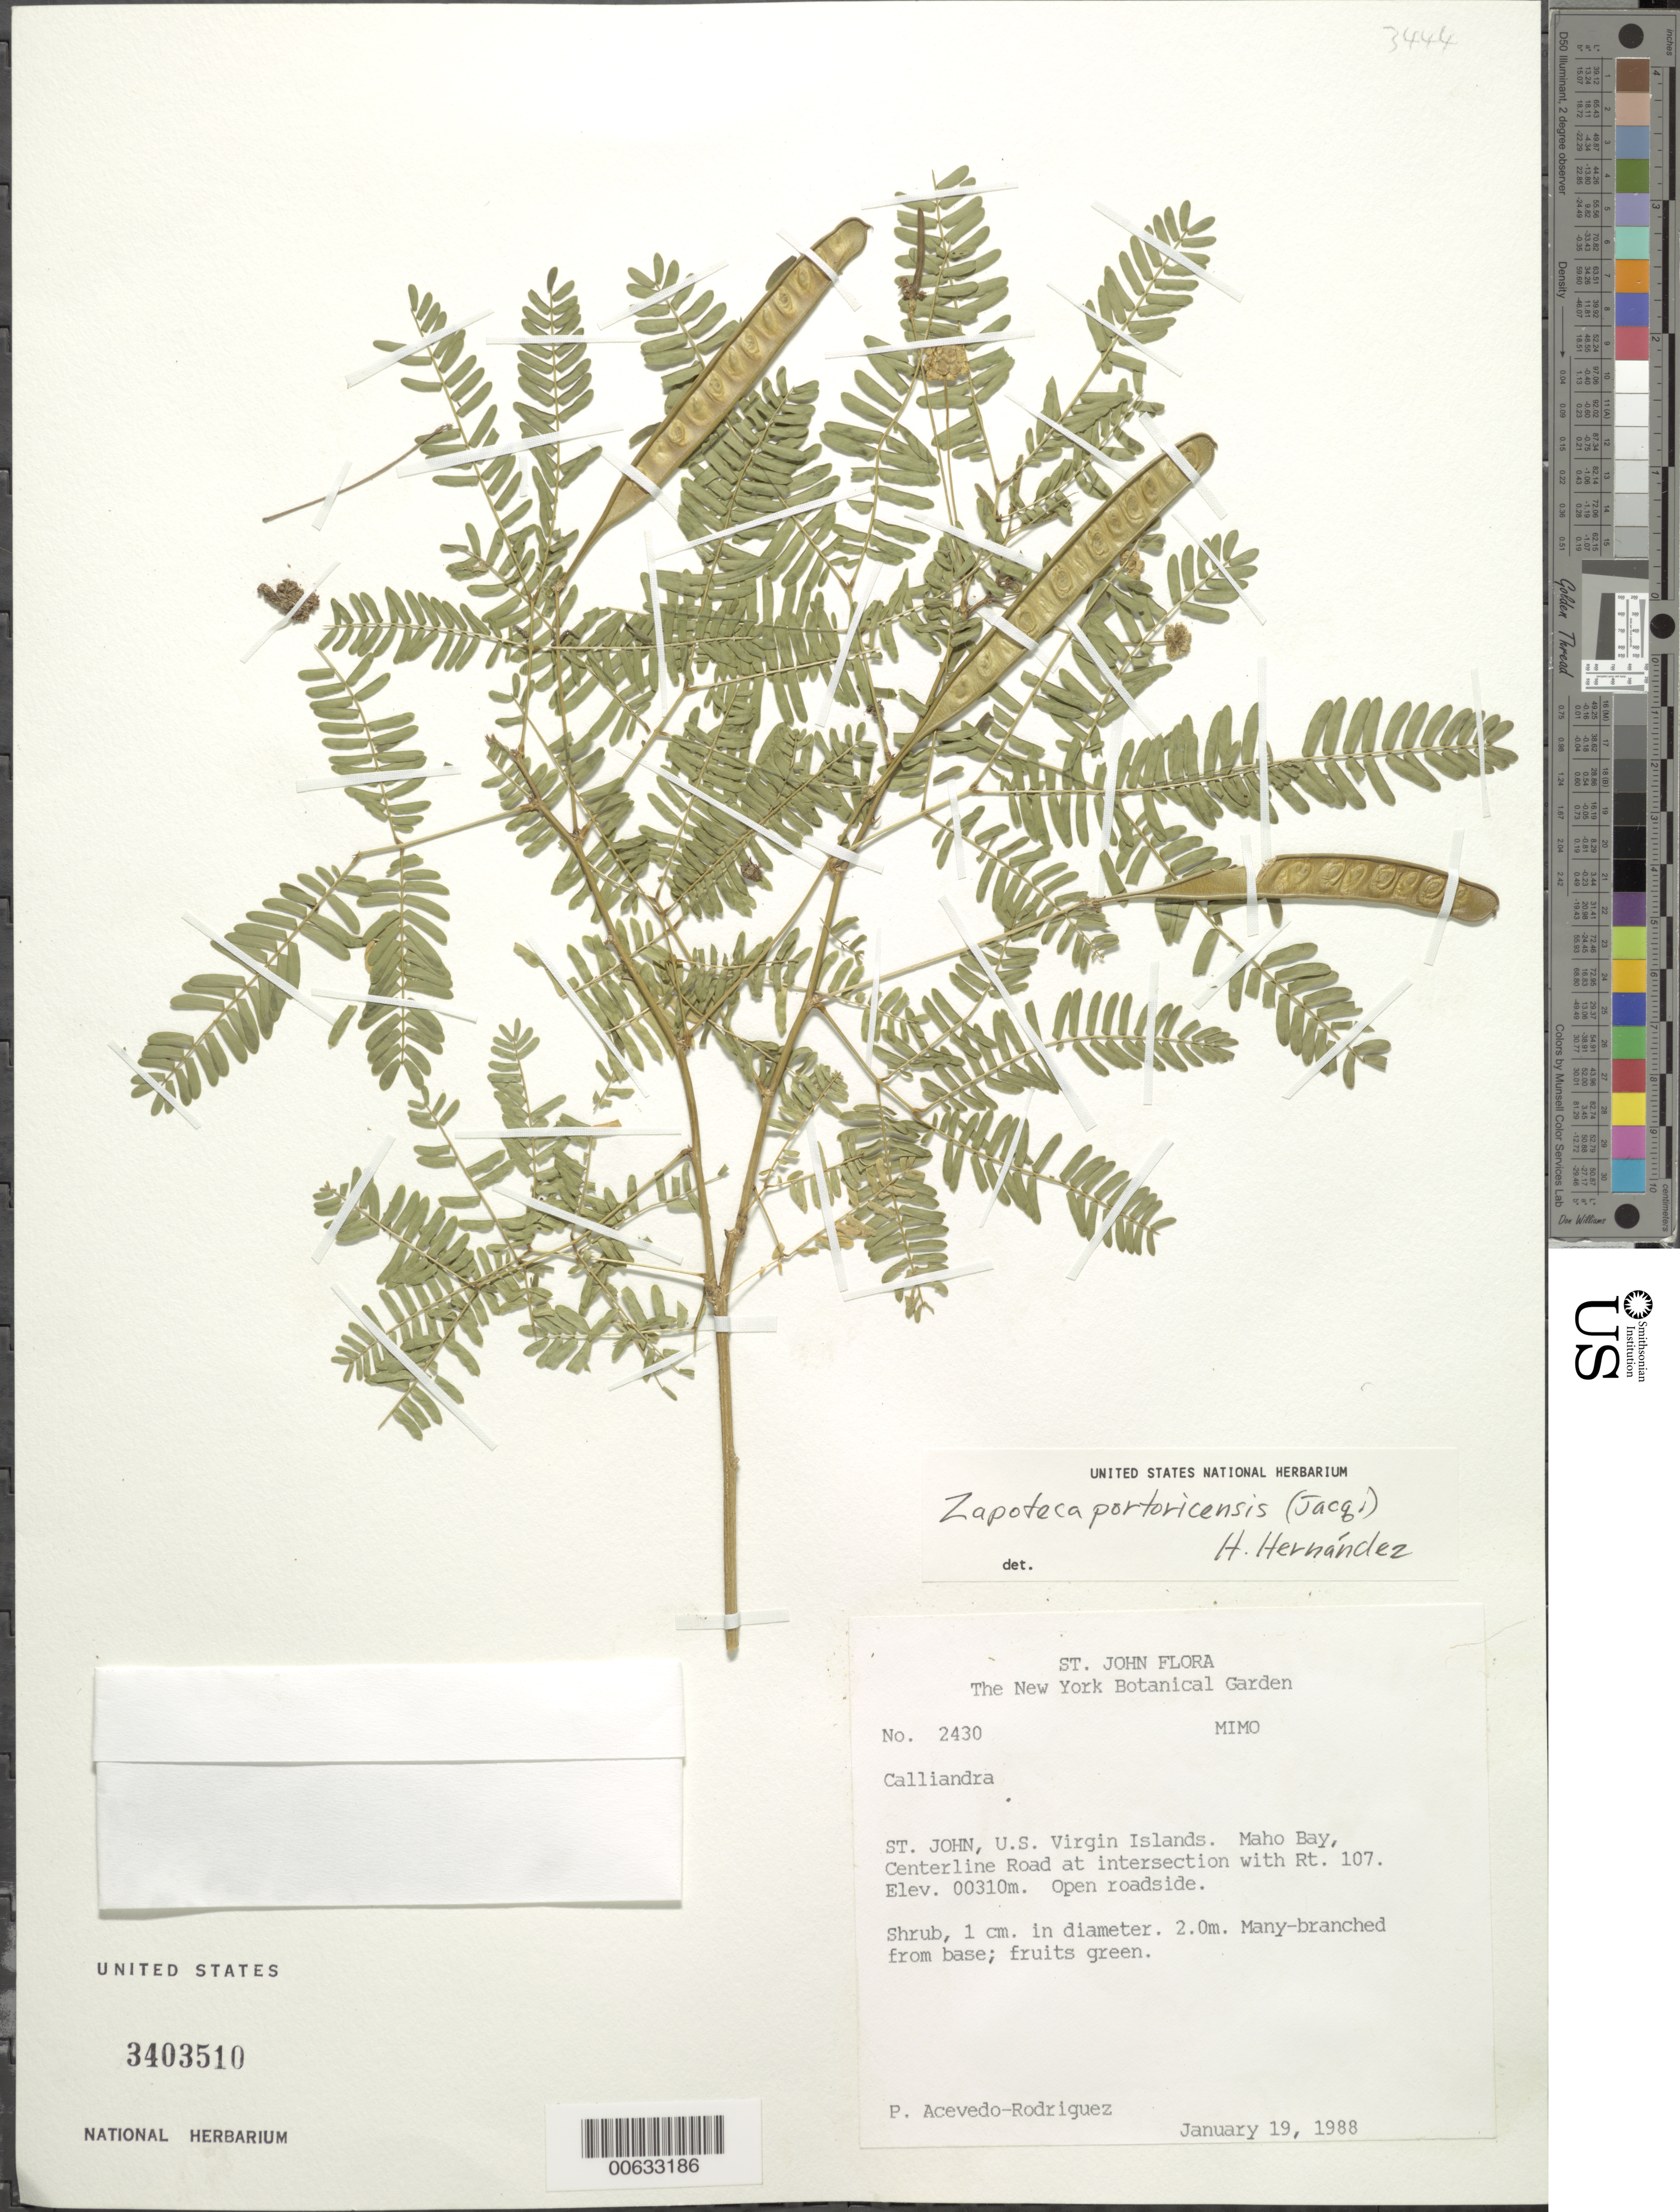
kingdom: Plantae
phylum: Tracheophyta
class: Magnoliopsida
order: Fabales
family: Fabaceae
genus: Zapoteca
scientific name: Zapoteca portoricensis subsp. portoricensis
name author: (Jacq.) H.M. Hern.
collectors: P. Acevedo-Rodr.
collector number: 2430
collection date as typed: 19 Jan 1988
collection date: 1988-01-19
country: U.S. Virgin Islands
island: St. John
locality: Maho Bay Quarter; Center Line Road at intersection with Rt. 107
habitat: Open roadside.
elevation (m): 310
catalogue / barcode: US 3403510